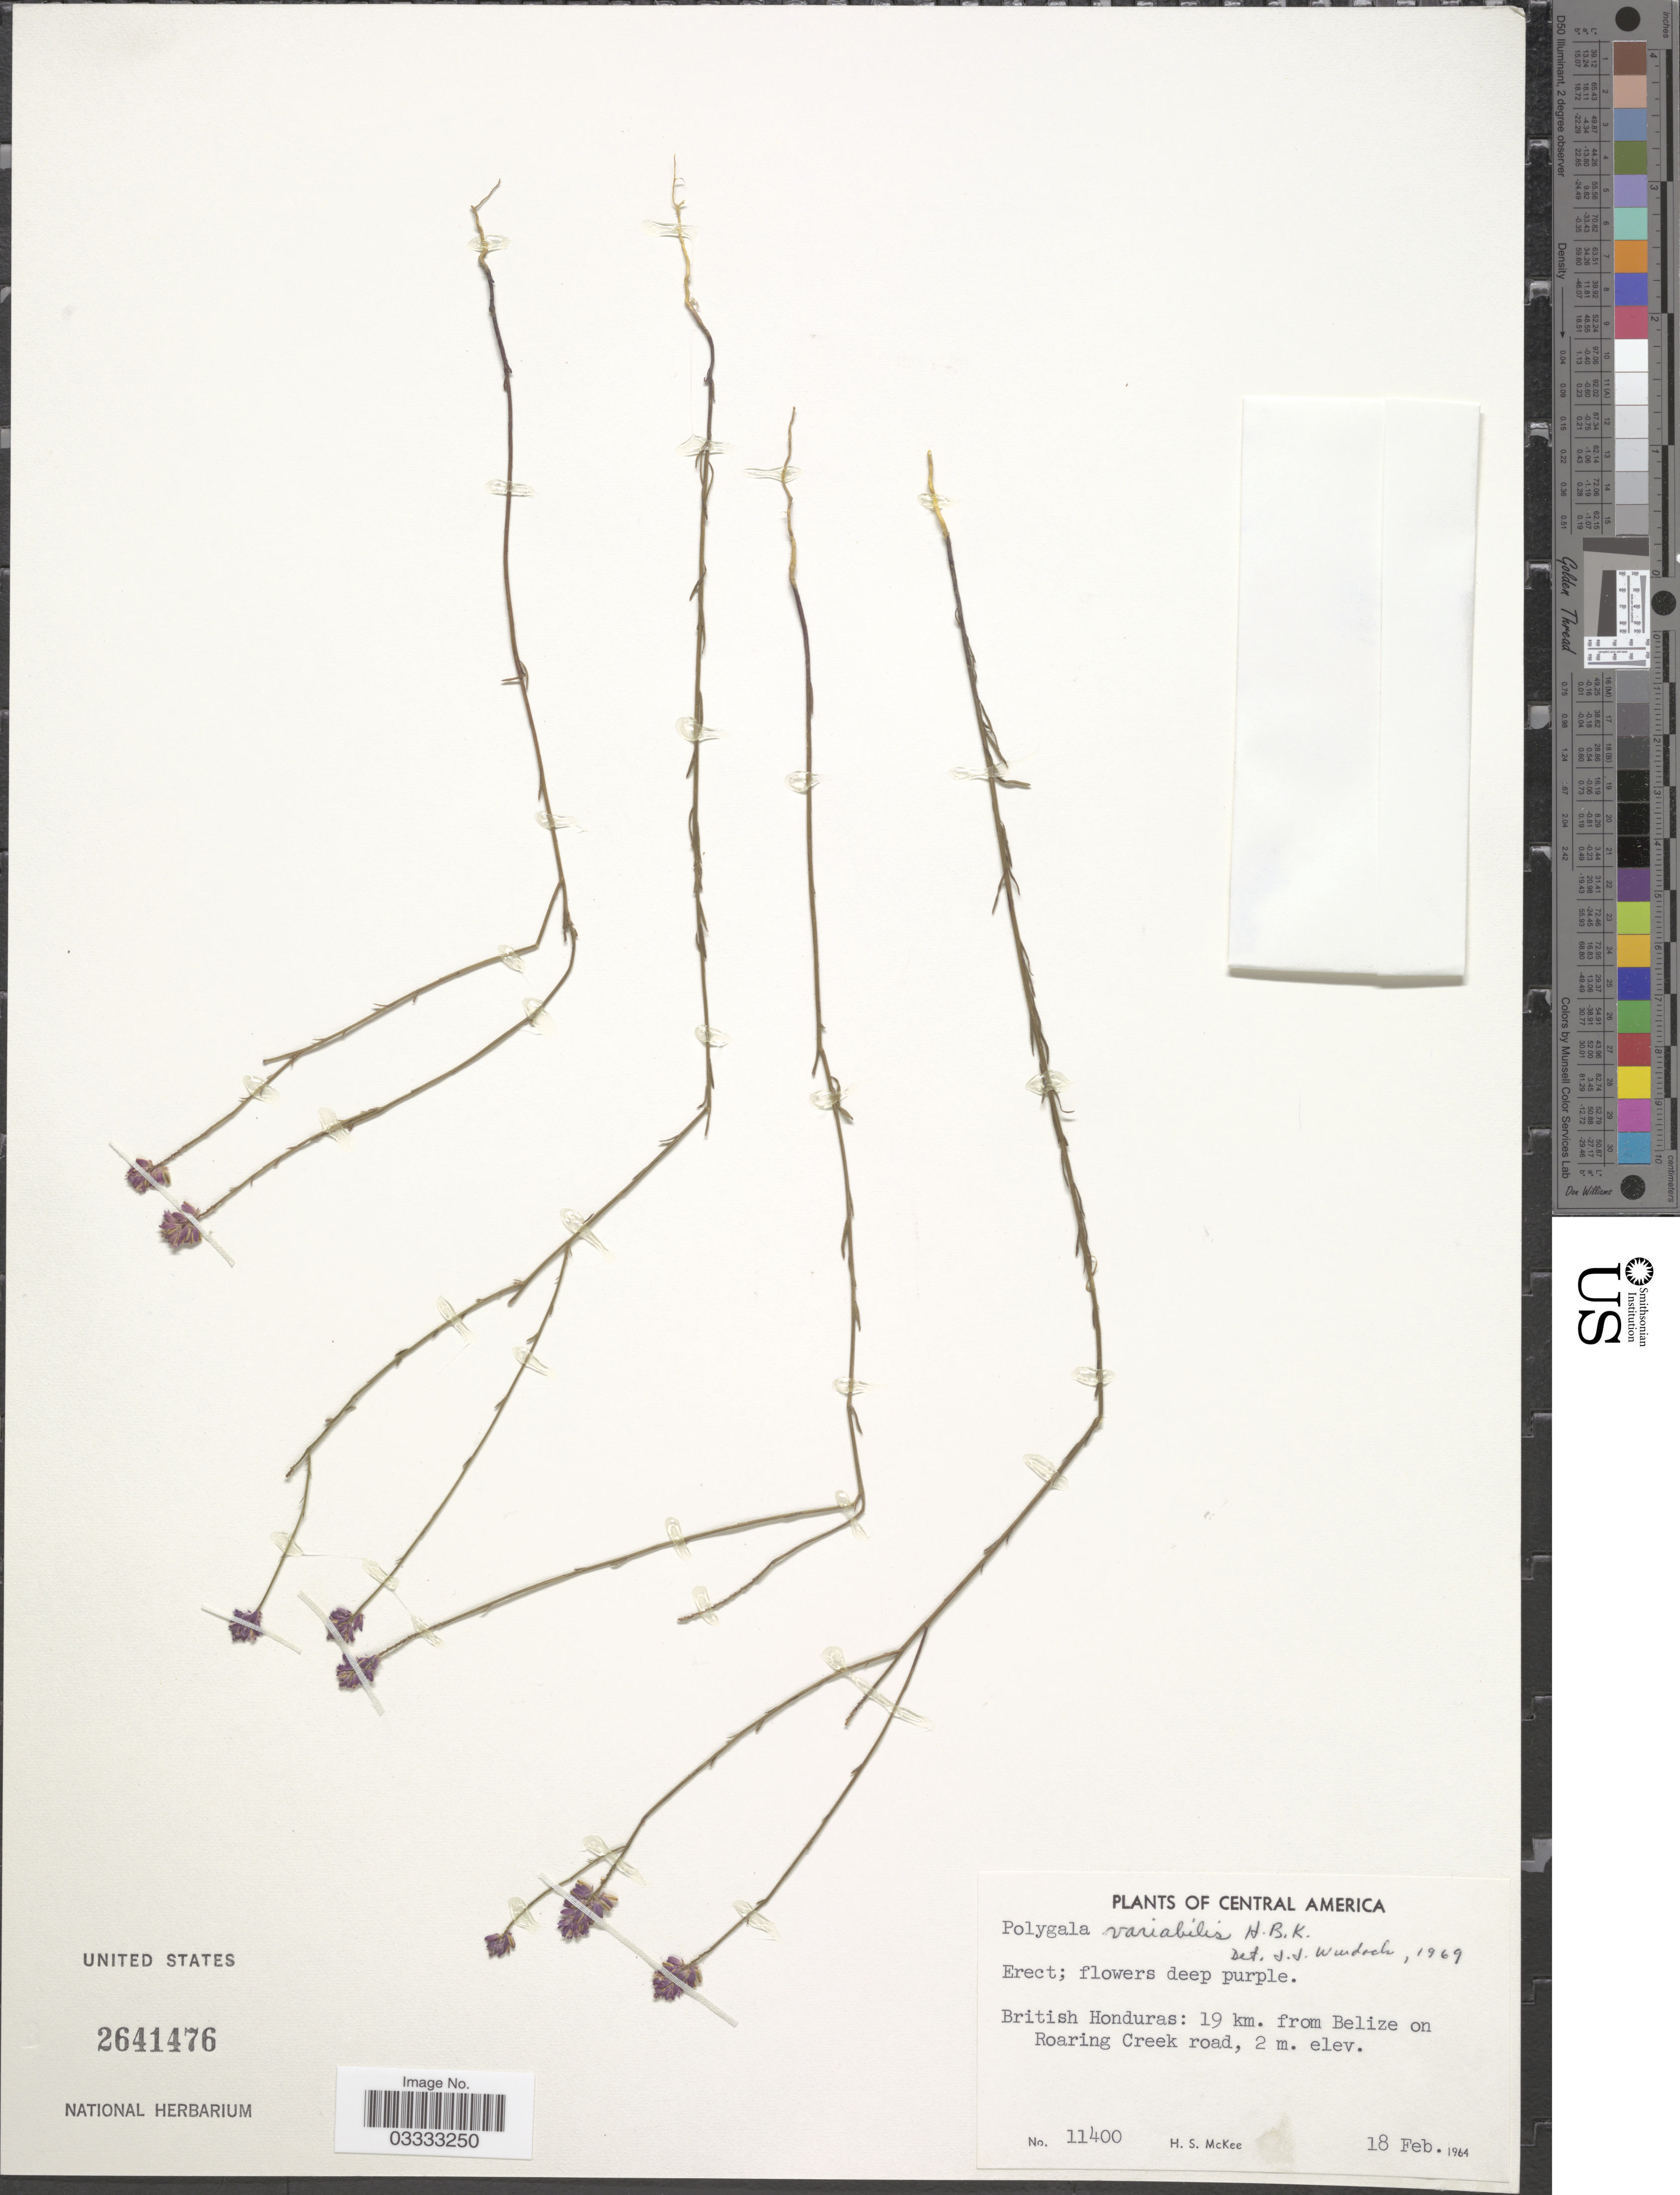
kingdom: Plantae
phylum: Tracheophyta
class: Magnoliopsida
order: Fabales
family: Polygalaceae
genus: Polygala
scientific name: Polygala variabilis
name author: Kunth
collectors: H. S. McKee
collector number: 11400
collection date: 1964-02-18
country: Belize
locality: British Honduras: 19 km. from Belize on Roaring Creek road.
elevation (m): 2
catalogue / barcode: US 2641476